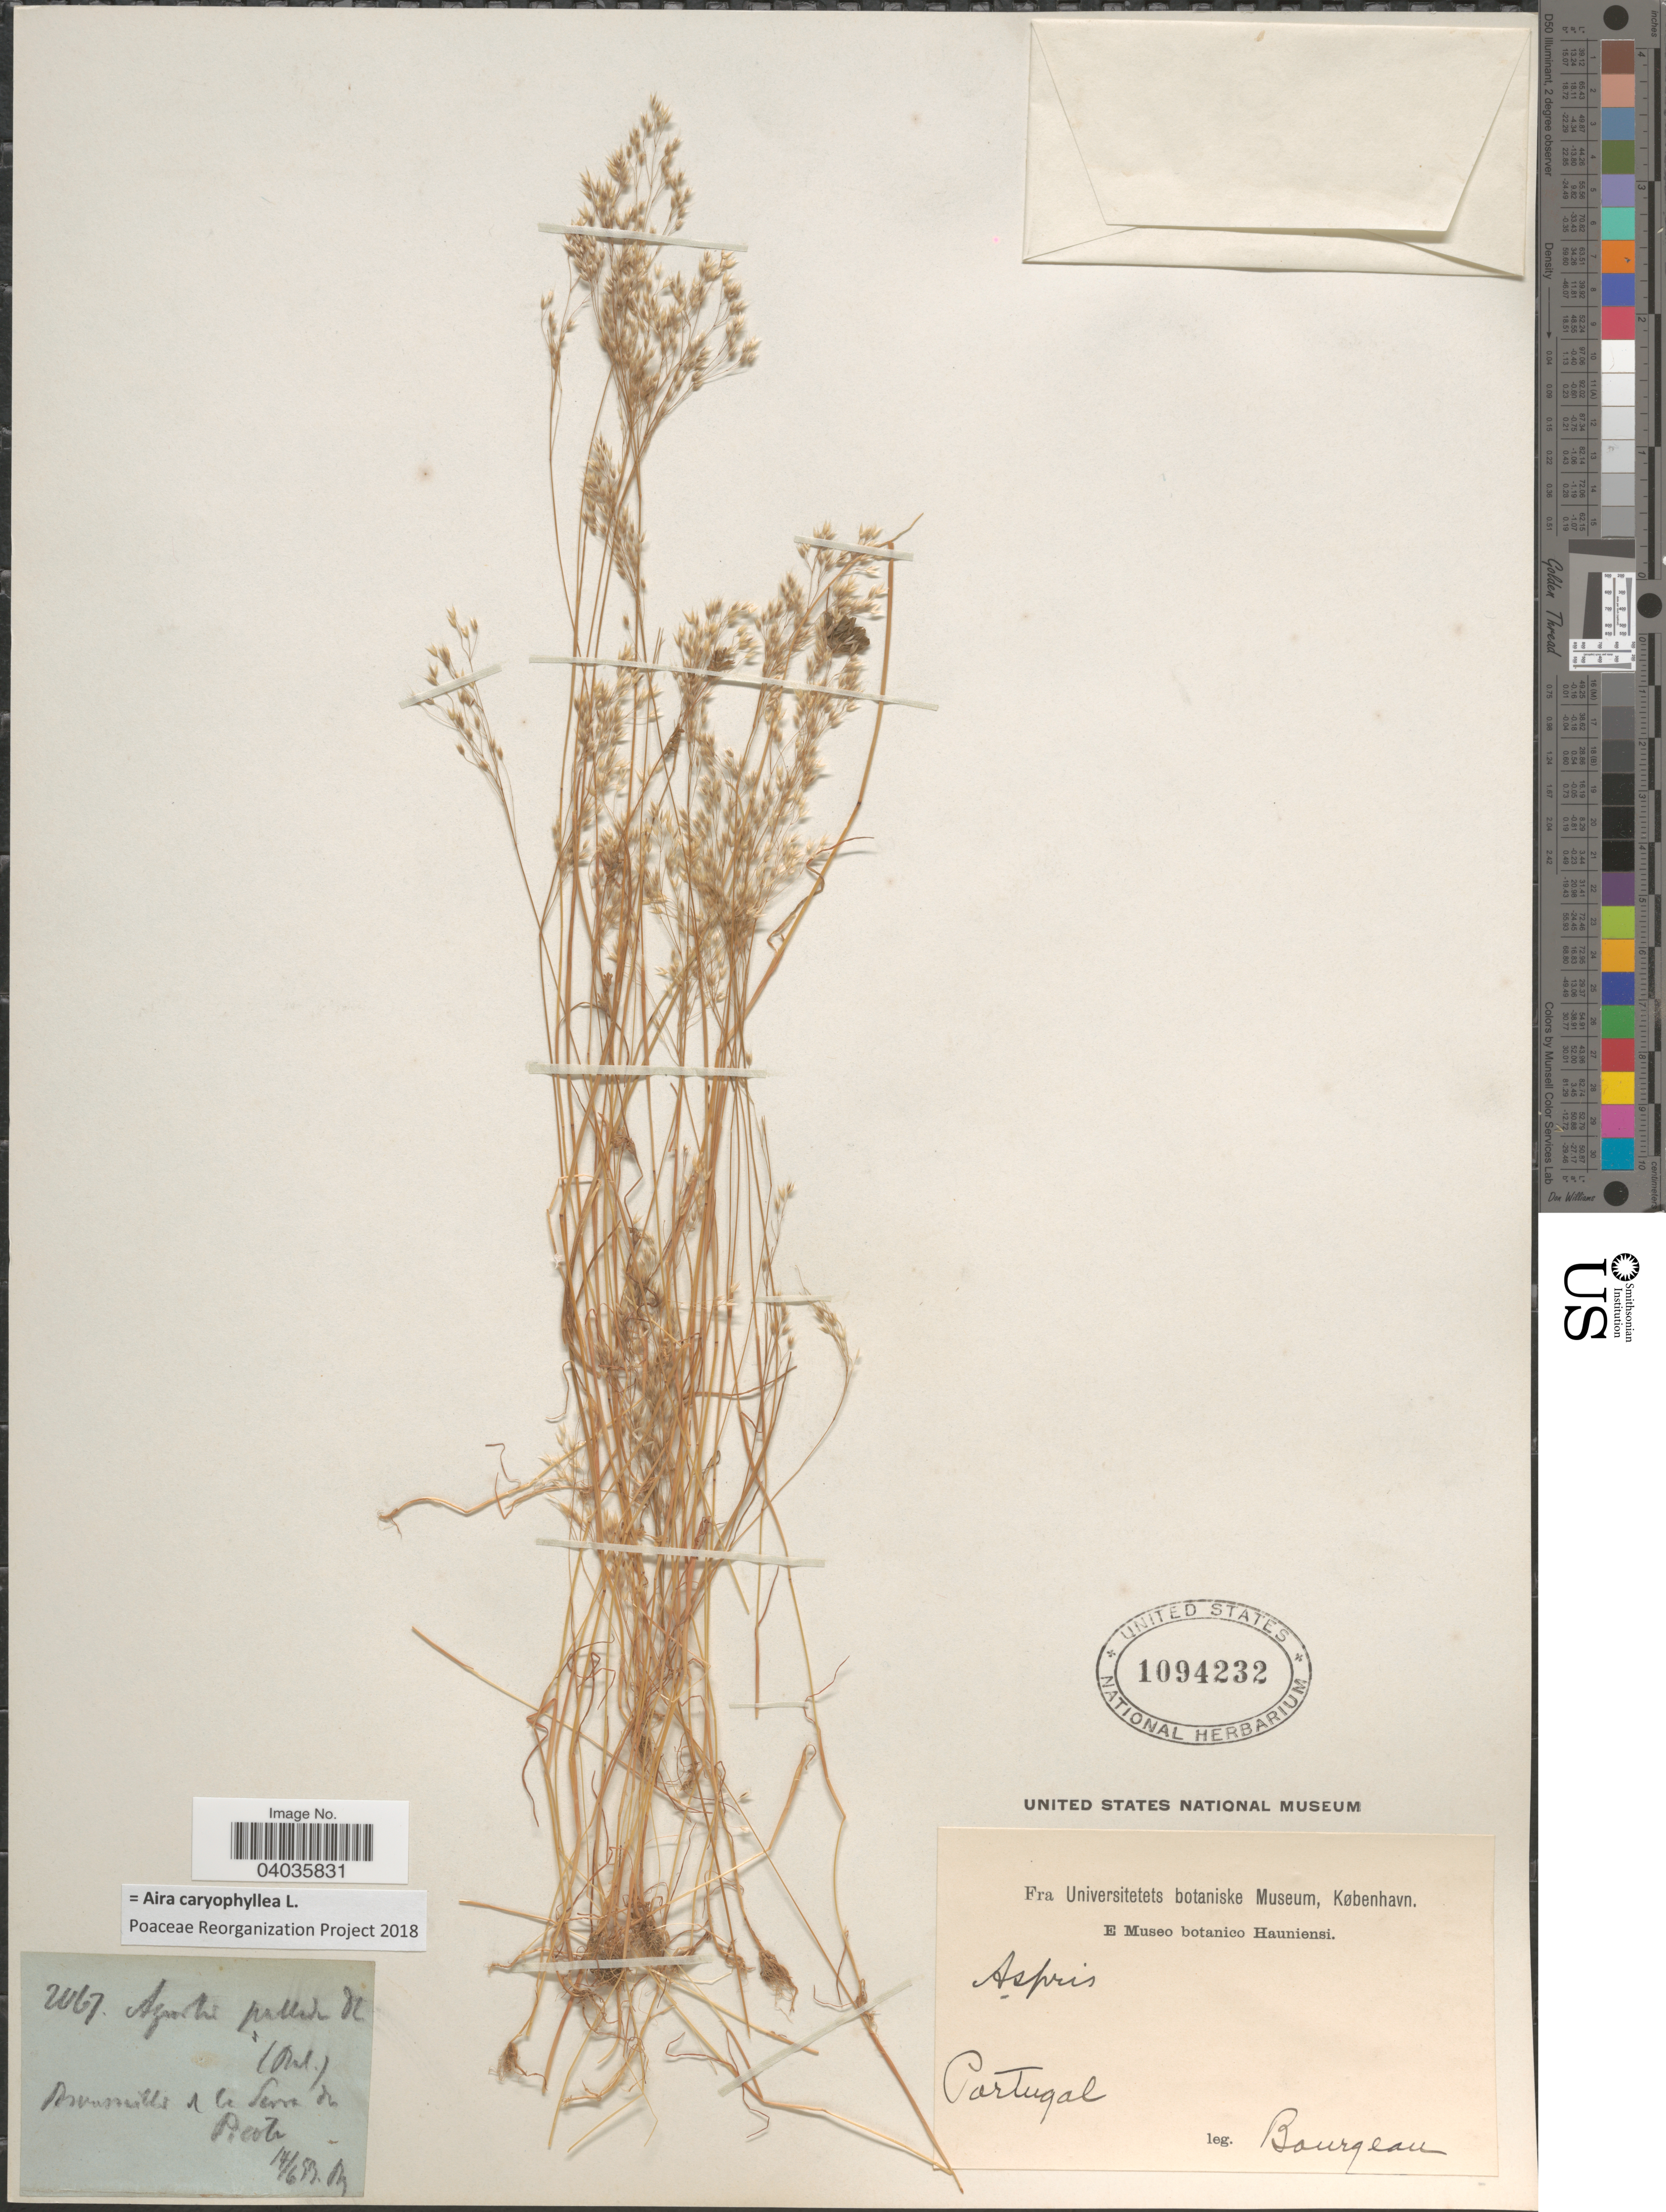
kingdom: Plantae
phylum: Tracheophyta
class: Liliopsida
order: Poales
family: Poaceae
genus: Aira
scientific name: Aira caryophyllea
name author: L.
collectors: -. Bourgeau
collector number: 2067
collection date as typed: Transcribed d/m/y: 14/6/83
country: Portugal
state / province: Azores (Aut. Reg.)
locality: Broussaille a la Serra da Picota.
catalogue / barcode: US 1094232